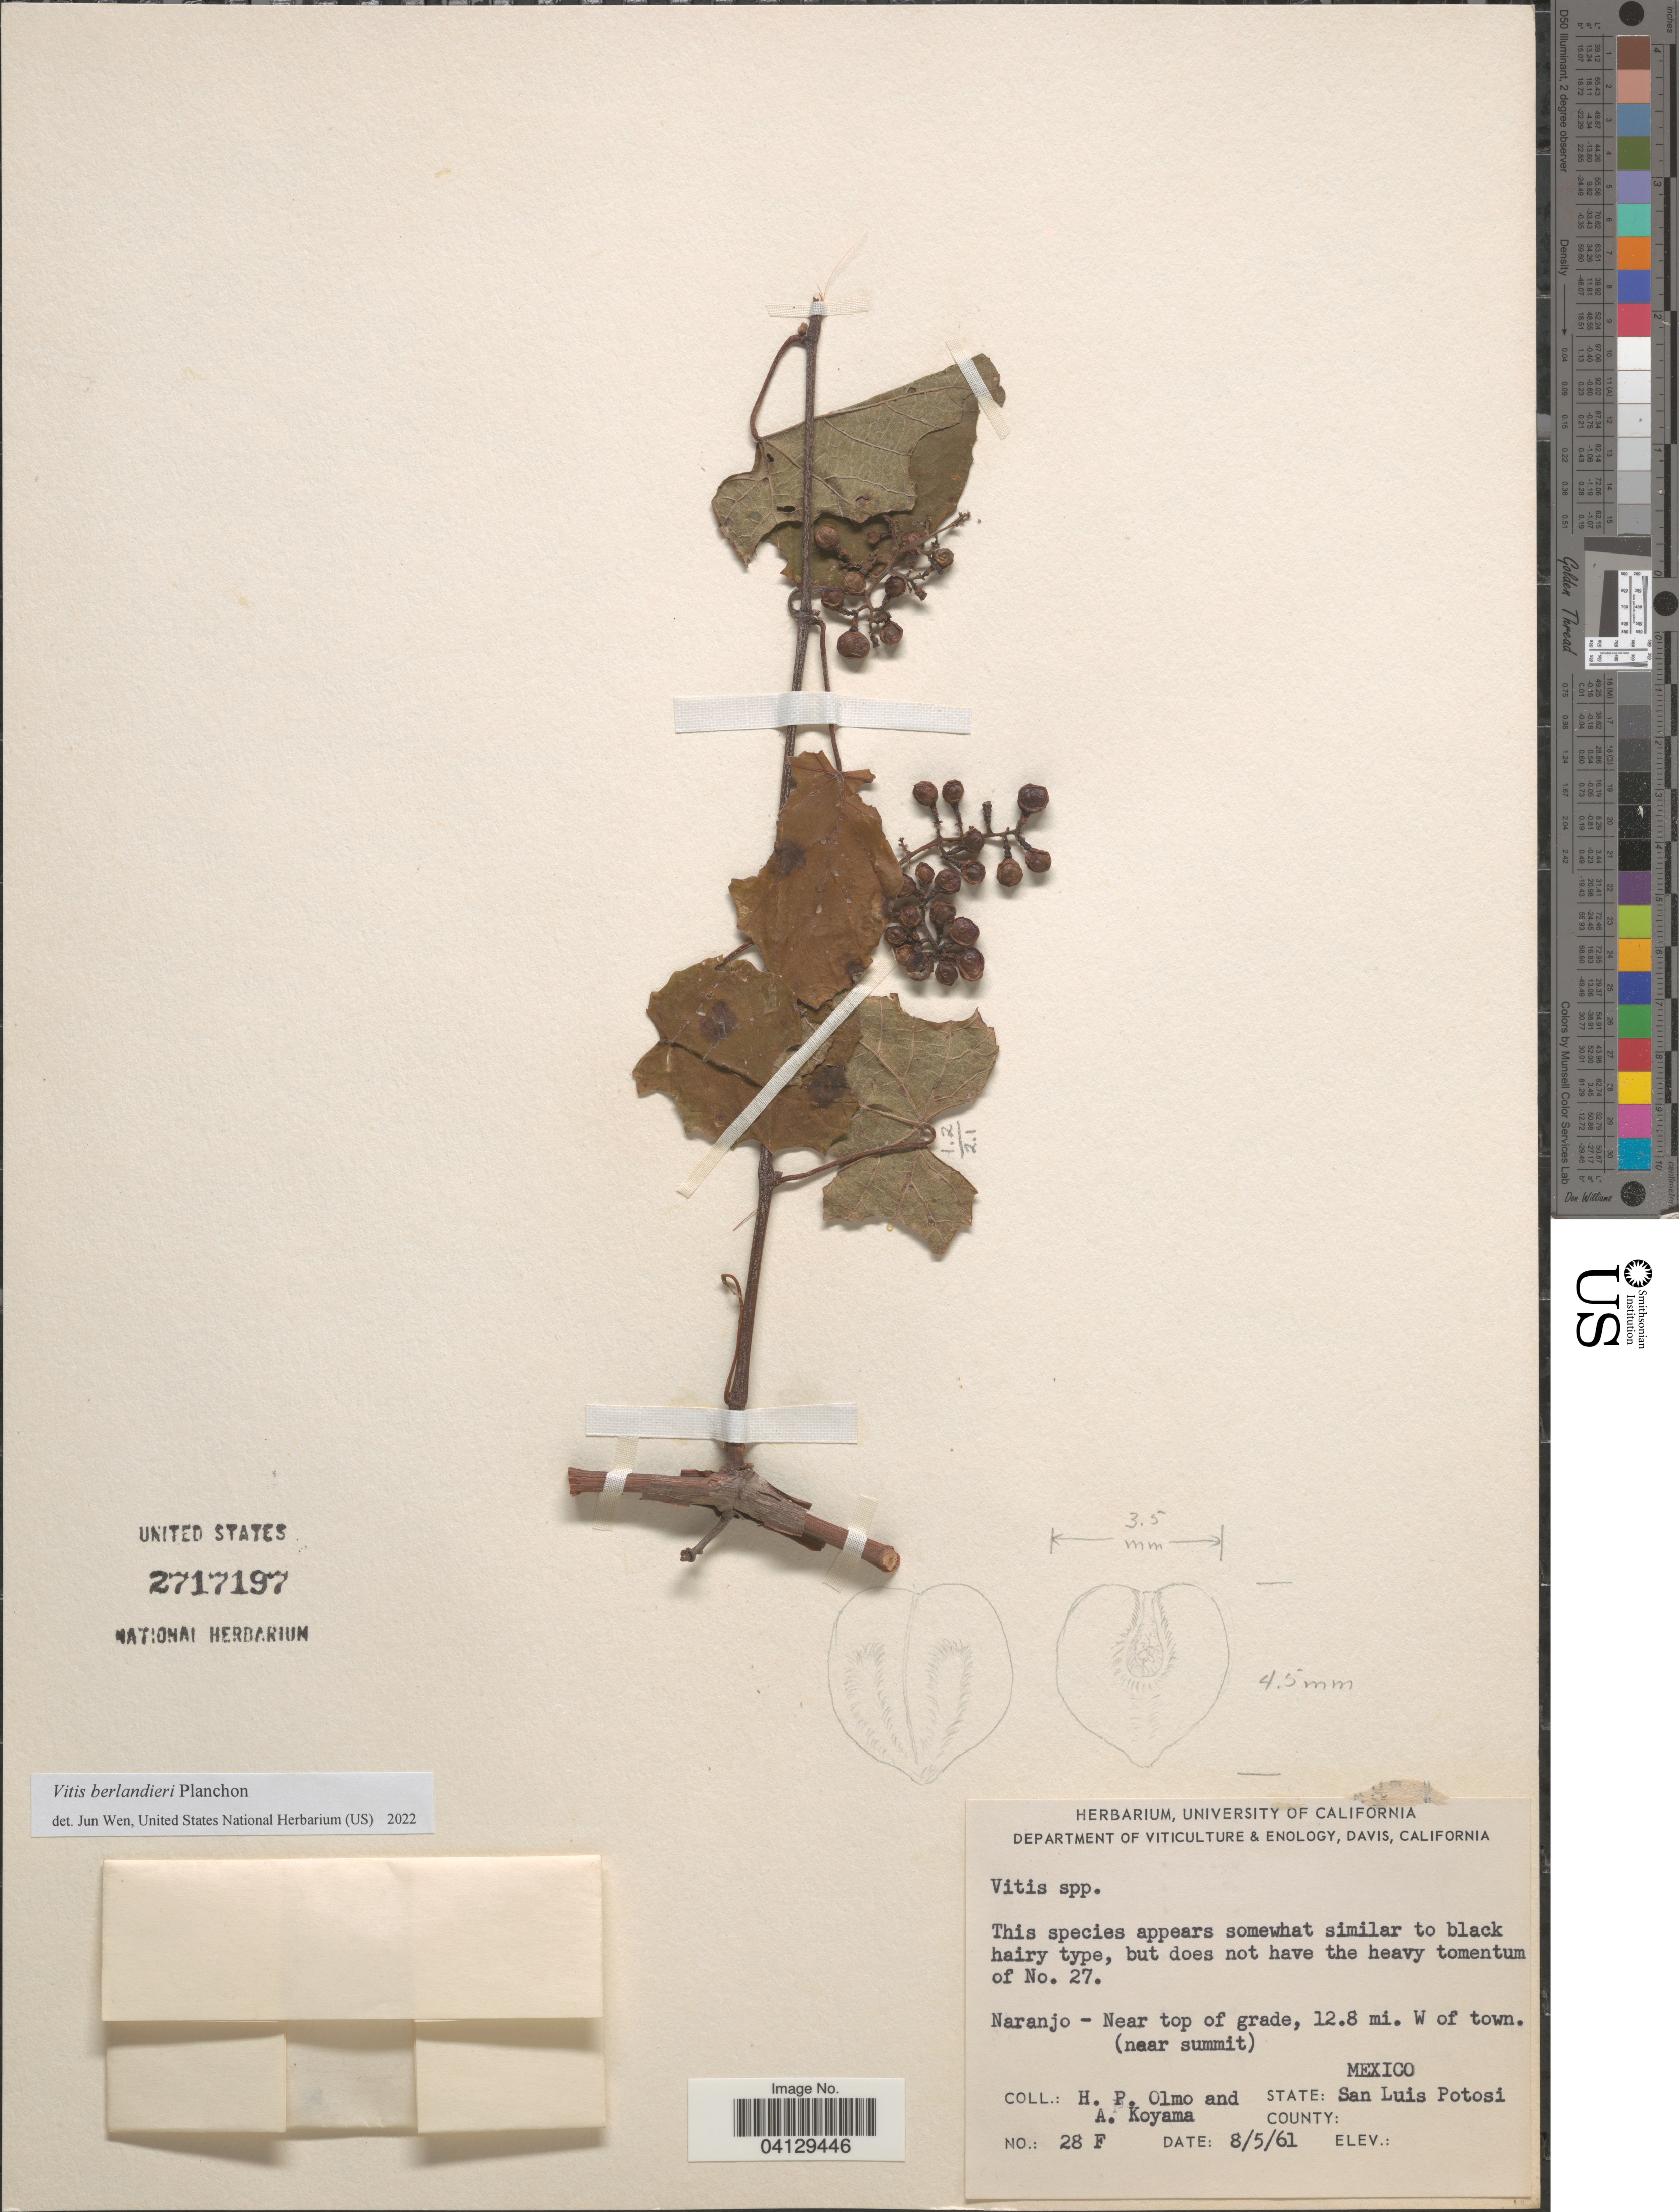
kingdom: Plantae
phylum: Tracheophyta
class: Magnoliopsida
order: Vitales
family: Vitaceae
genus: Vitis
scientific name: Vitis berlandieri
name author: Planch.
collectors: H. Olmo & A. Koyama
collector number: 28F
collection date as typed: Transcribed d/m/y: 5/8/61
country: Mexico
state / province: San Luis Potosí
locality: Naranjo - Near top of grade, 12.8 mi. W of town. (Near summit).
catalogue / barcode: US 2717197